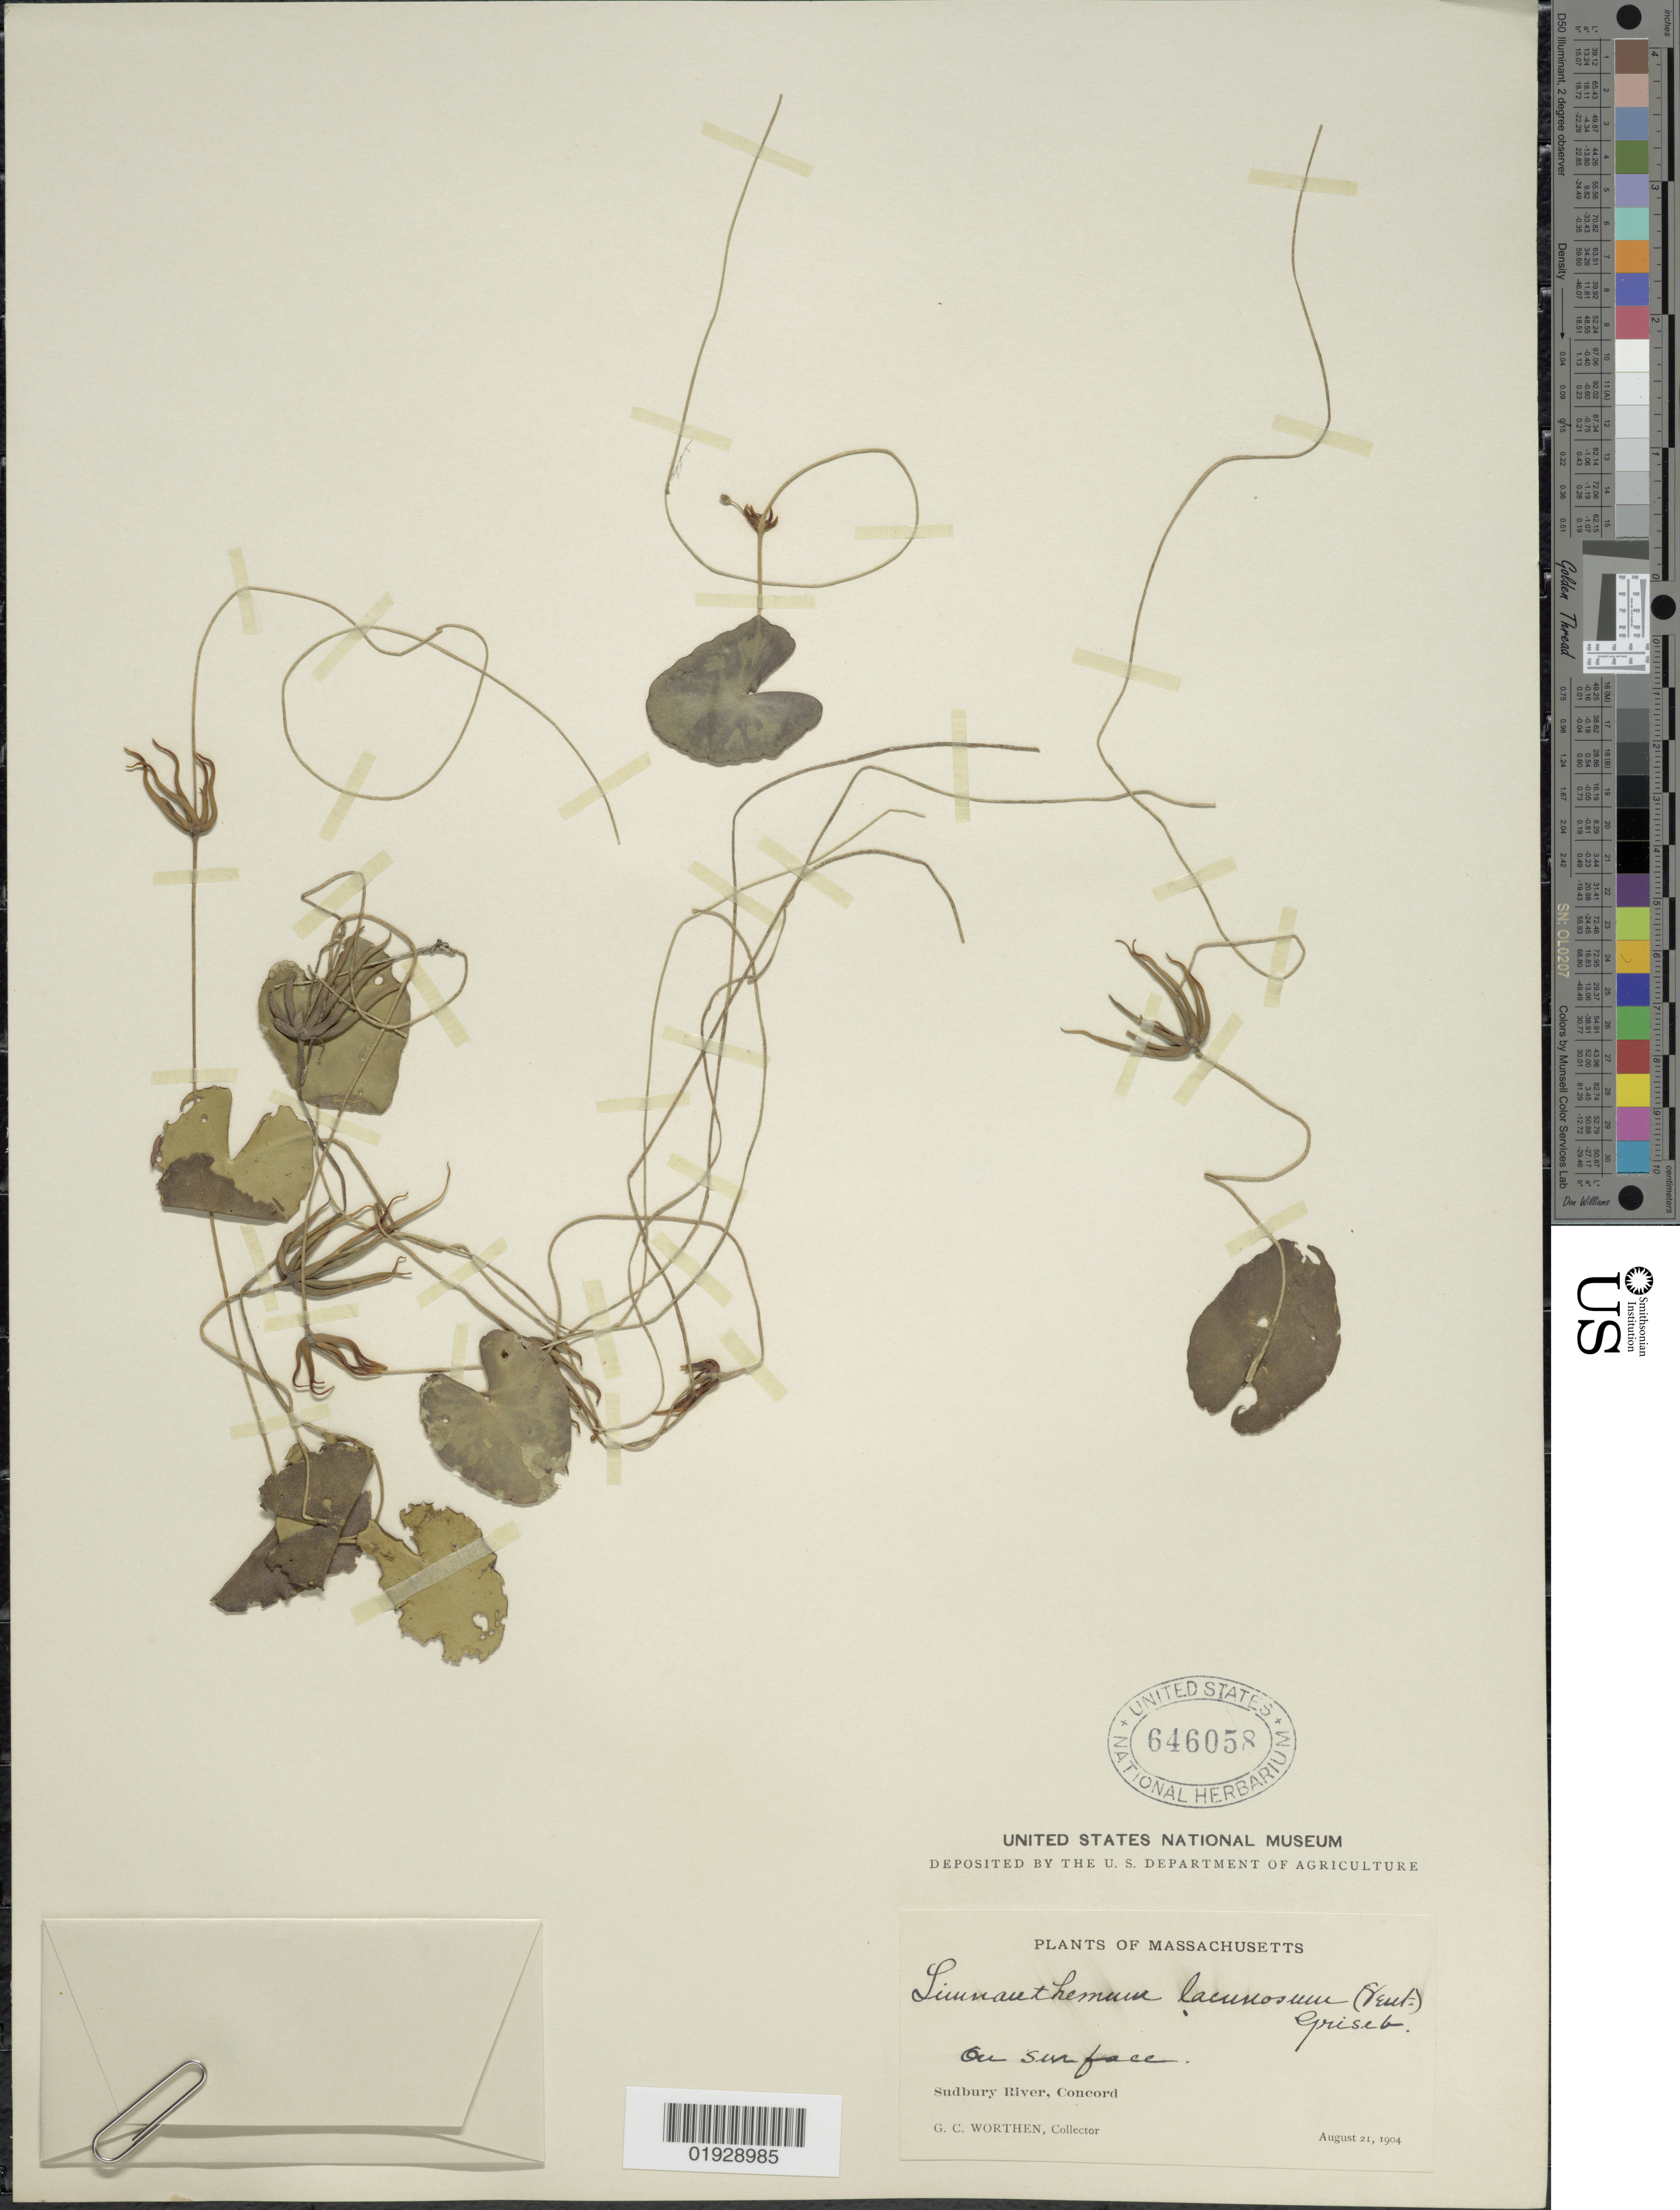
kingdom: Plantae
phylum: Tracheophyta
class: Magnoliopsida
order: Asterales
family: Menyanthaceae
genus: Nymphoides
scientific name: Nymphoides lacunosum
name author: Fernald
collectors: G. Worthen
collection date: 1904-08-21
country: United States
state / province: Massachusetts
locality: On surface. Sudbury River, Concord.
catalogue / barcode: US 646058